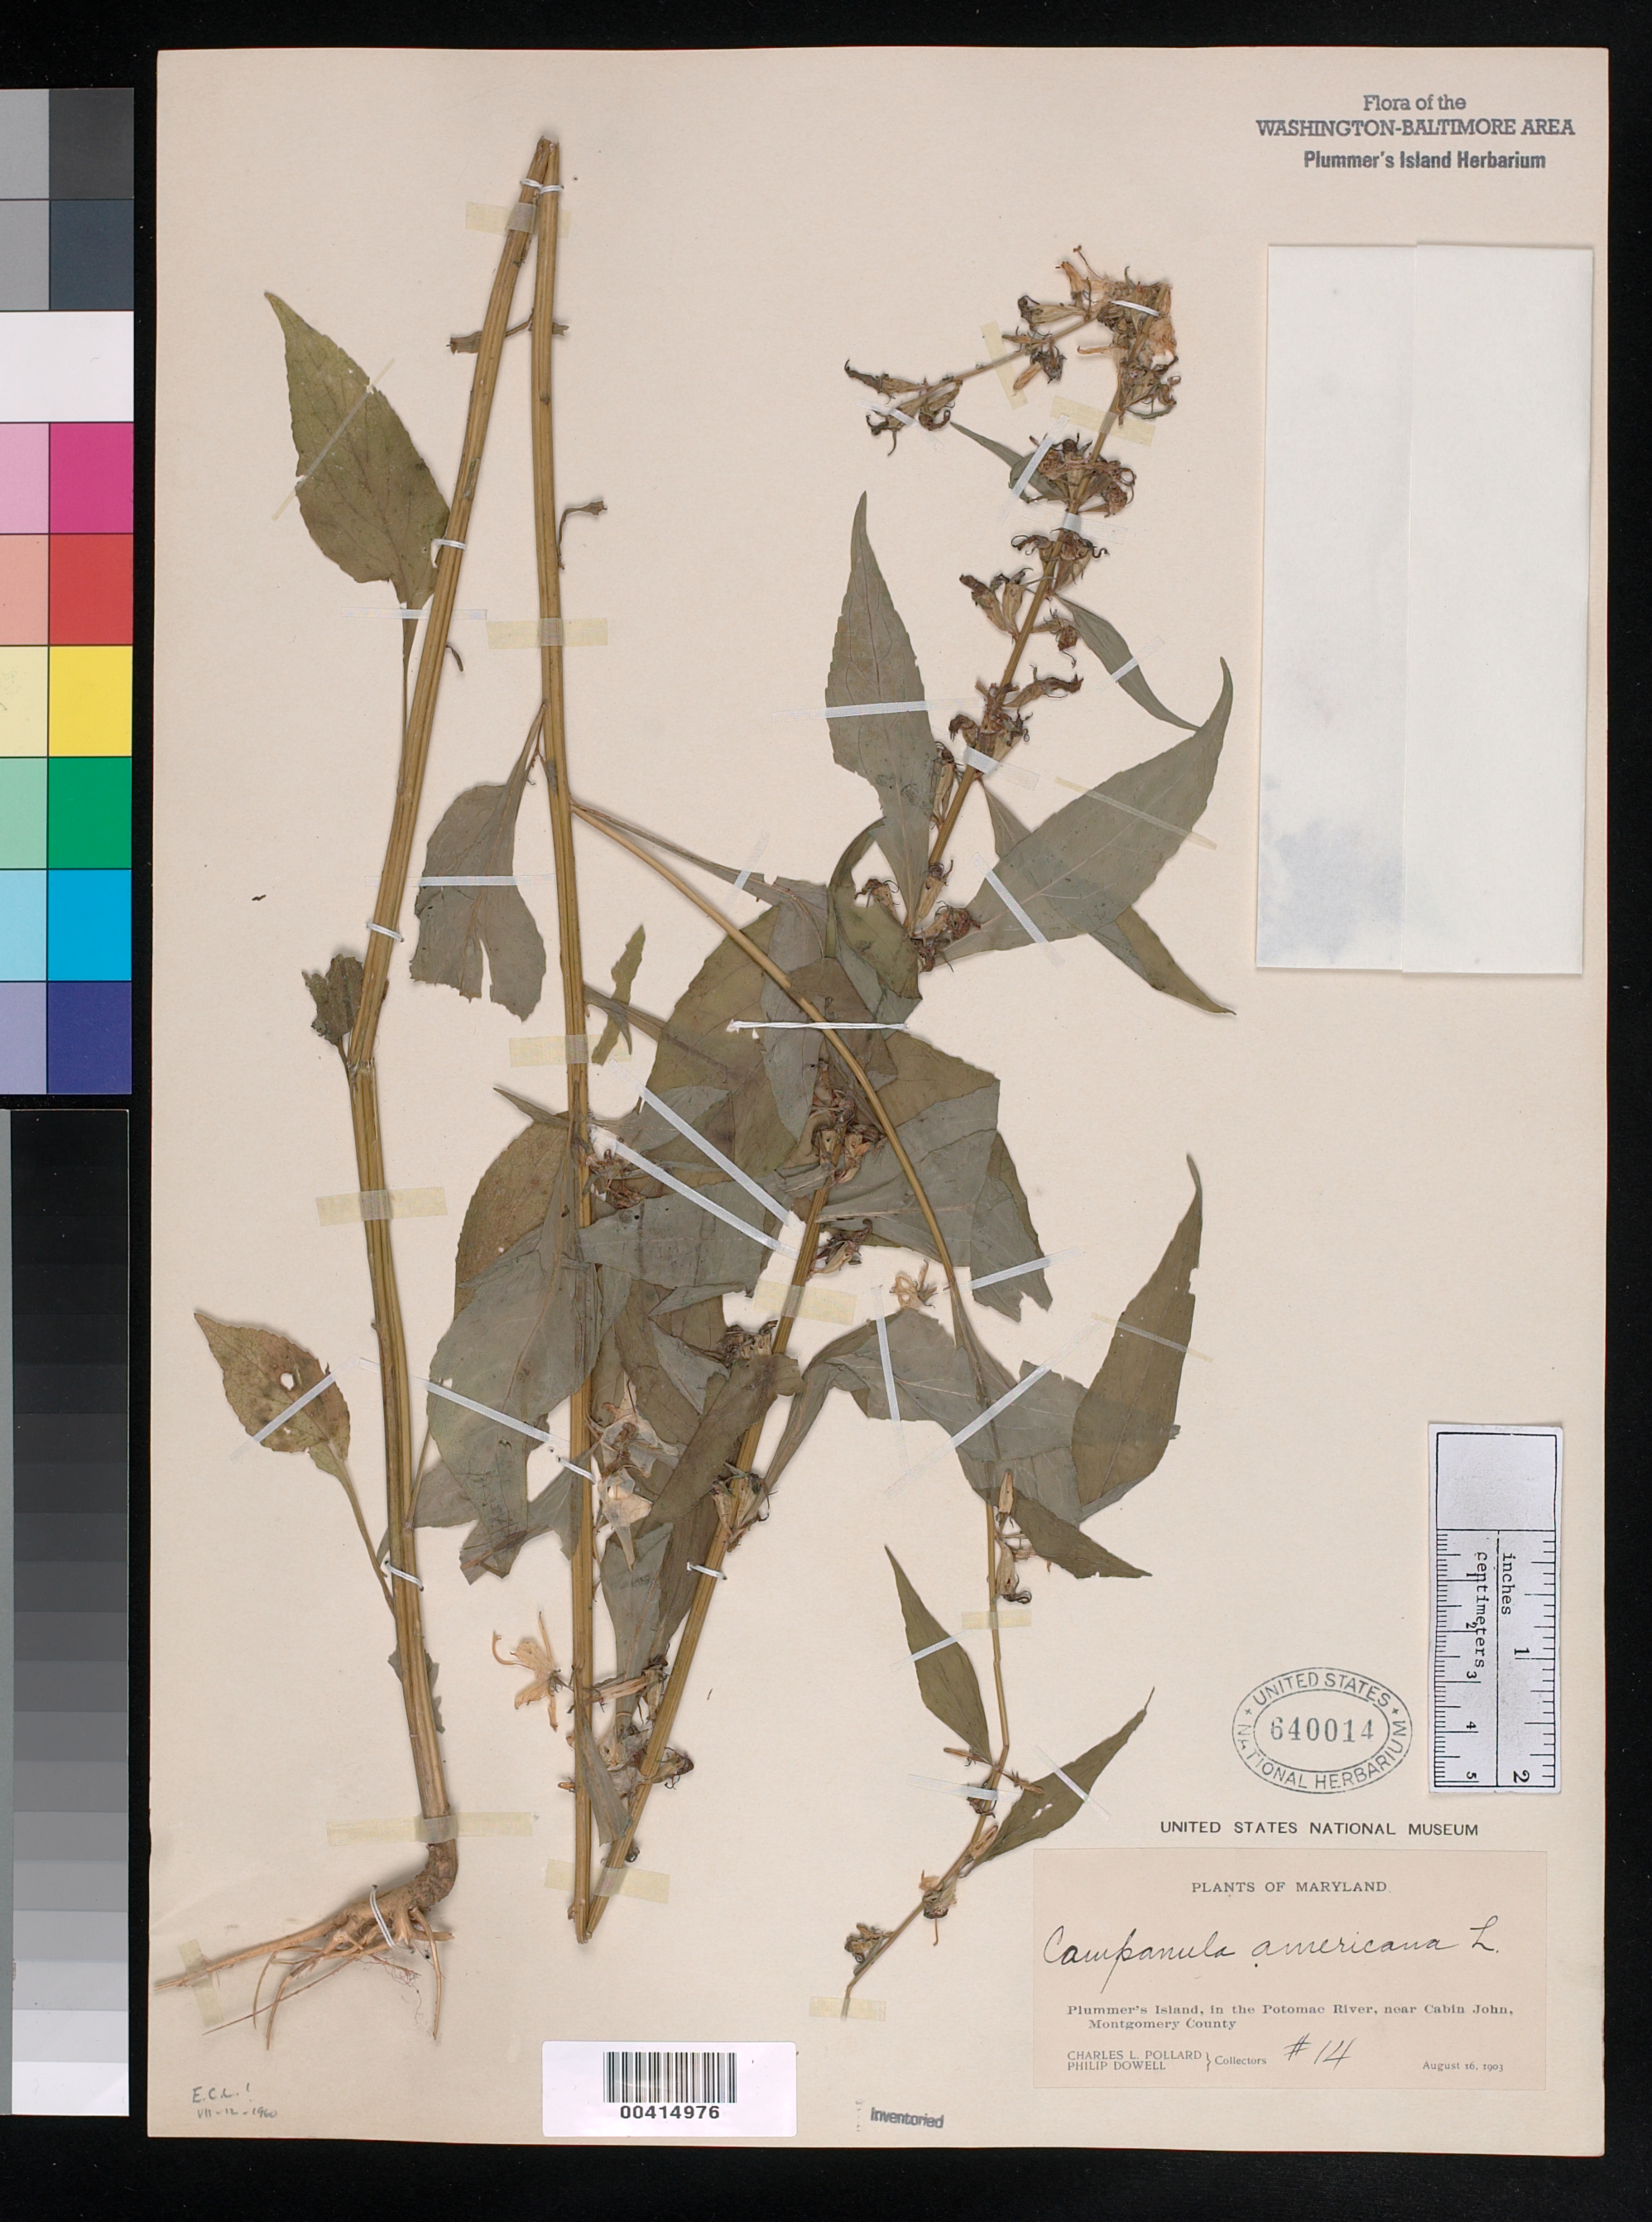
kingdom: Plantae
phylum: Tracheophyta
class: Magnoliopsida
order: Asterales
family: Campanulaceae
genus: Campanula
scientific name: Campanula americana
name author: L.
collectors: C. L. Pollard & P. Dowell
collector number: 14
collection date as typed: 16 Aug 1903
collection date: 1903-08-16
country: United States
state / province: Maryland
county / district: Montgomery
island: Plummers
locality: Plummer's Island C. & O. Canal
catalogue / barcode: US 640014